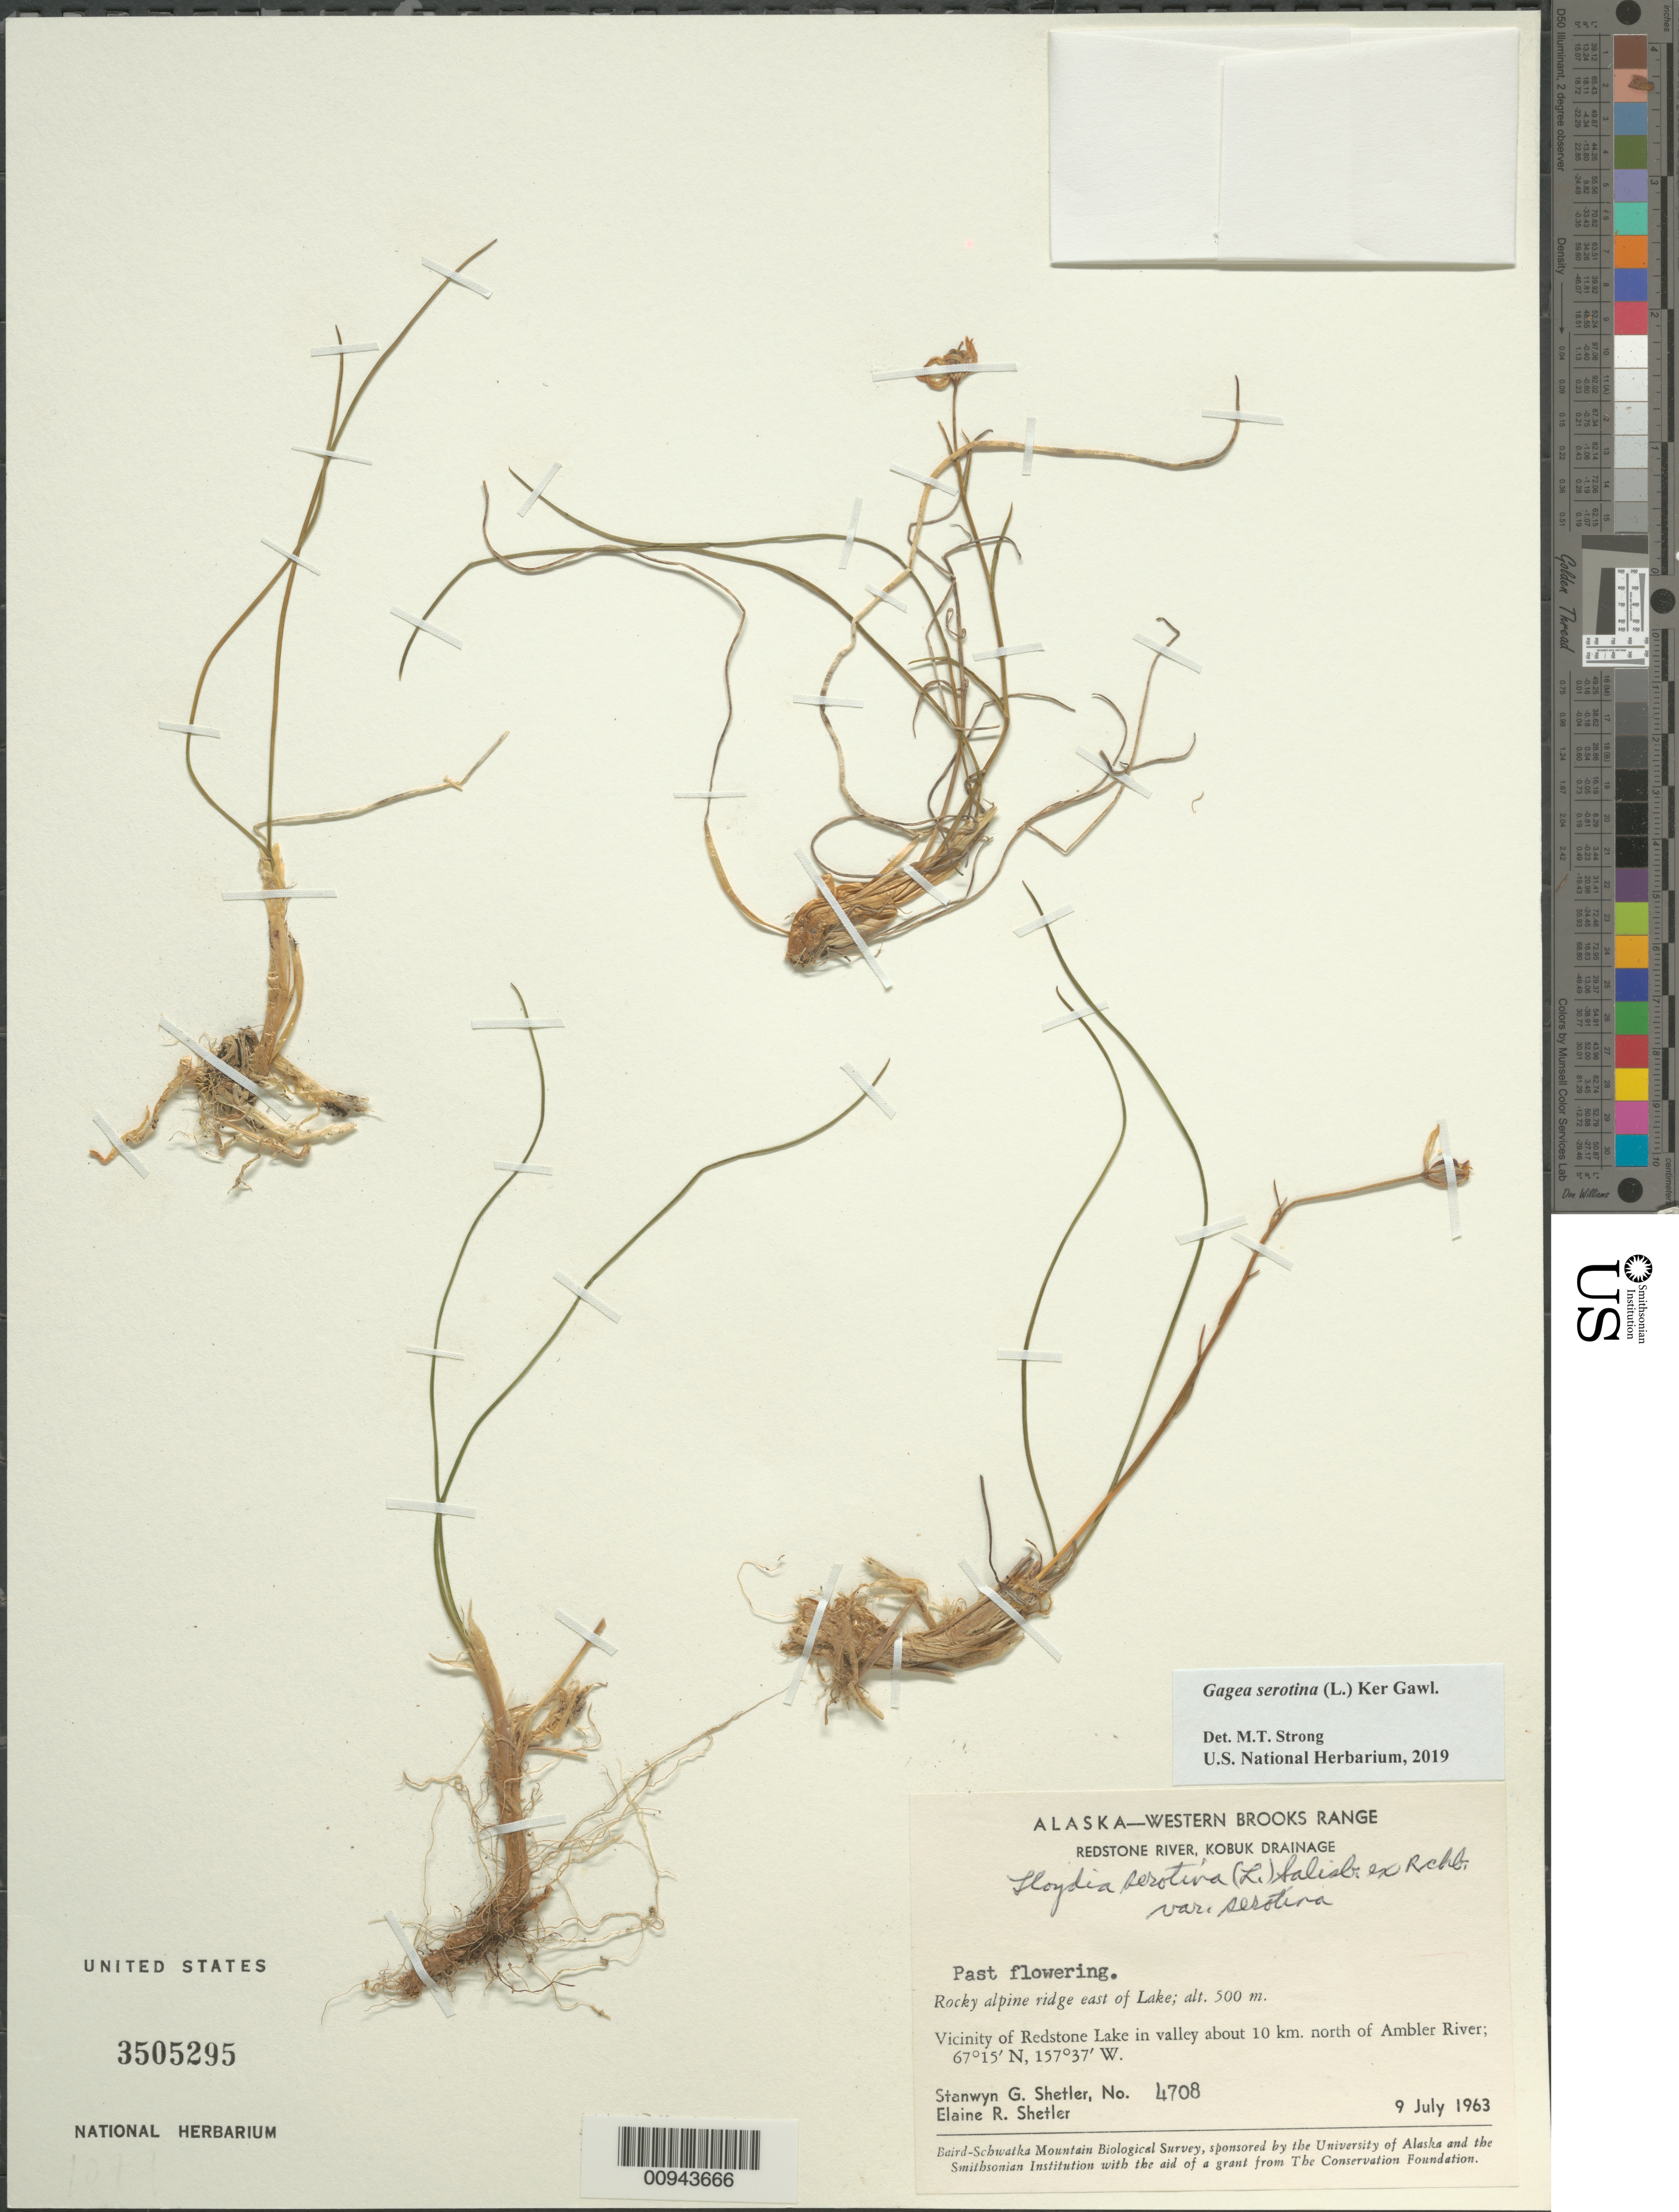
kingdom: Plantae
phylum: Tracheophyta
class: Liliopsida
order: Liliales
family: Liliaceae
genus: Gagea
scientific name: Gagea serotina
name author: (L.) Ker Gawl.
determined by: Strong, Mark T., (BOT), Smithsonian Institution - National Museum of Natural History (UNITED STATES)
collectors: S. Shetler & E. R. Shetler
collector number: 4708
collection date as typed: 09 Jul 1963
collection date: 1963-07-09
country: United States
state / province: Alaska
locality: Vicinity of Redstone Lake in valley about 10 km. north of Ambler River. Western Brooks Range, Redstone River, Kobuk Drainage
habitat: Rocky alpine ridge east of Lake.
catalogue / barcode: US 3505295